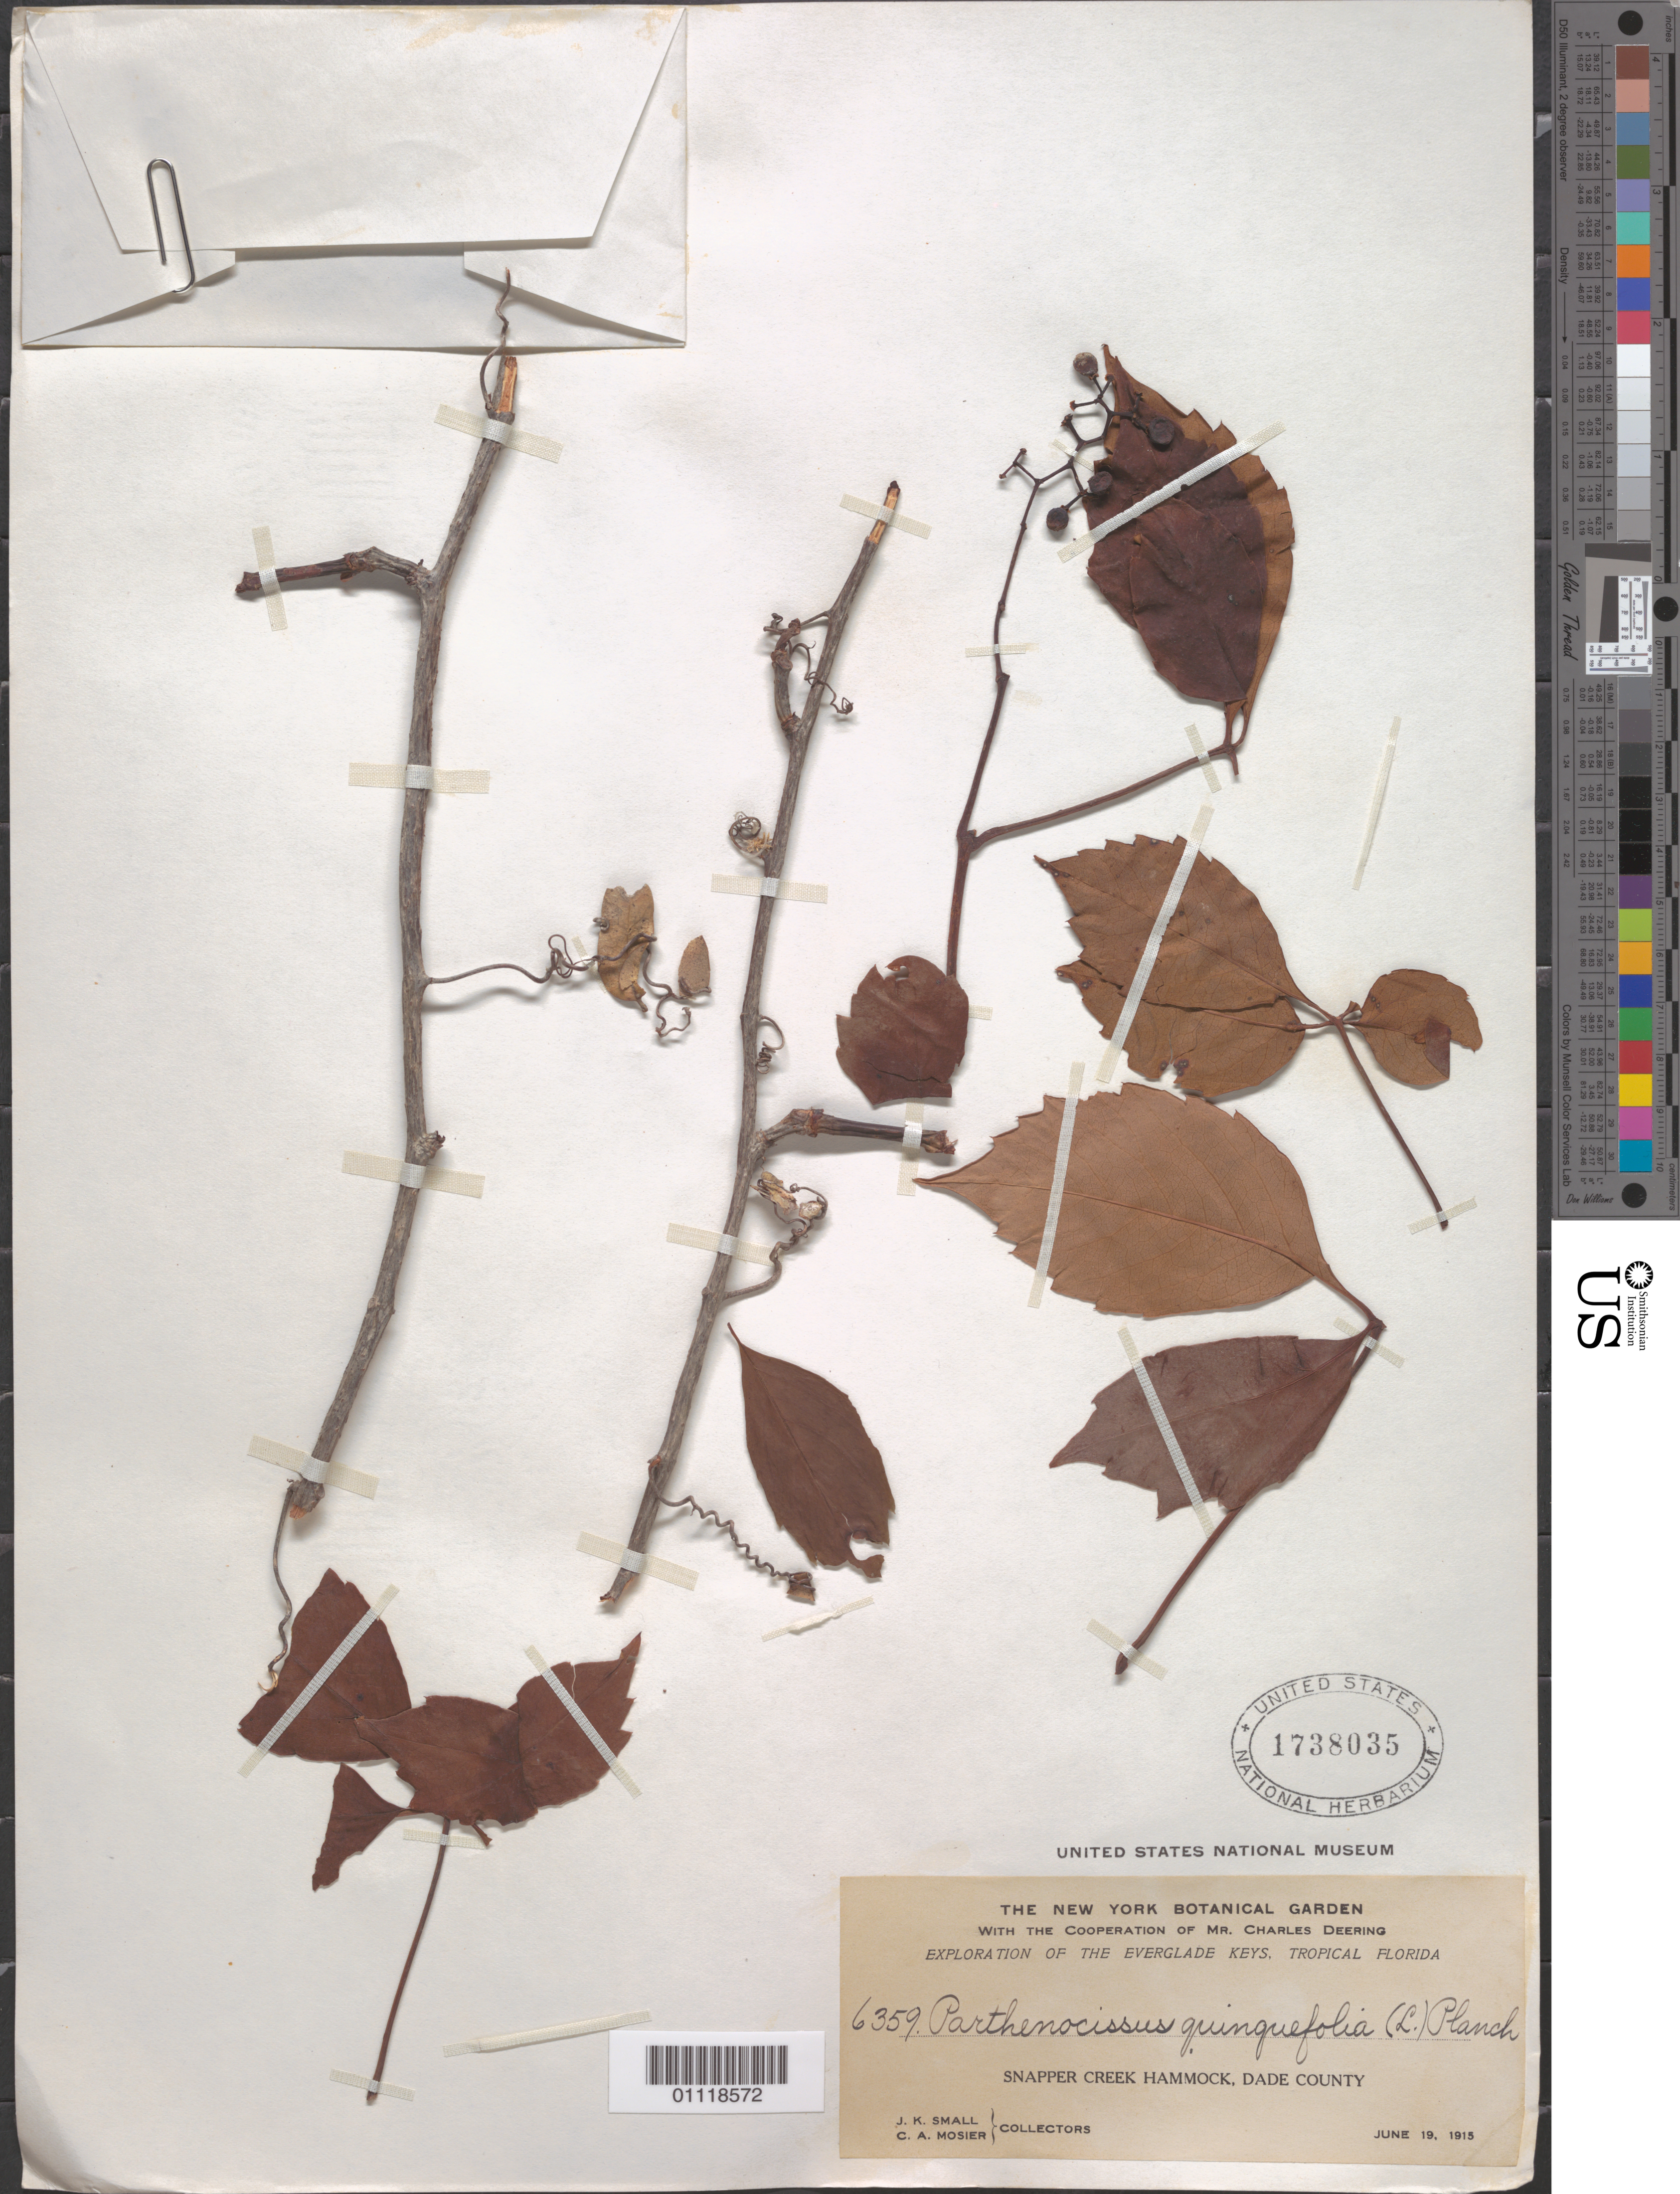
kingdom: Plantae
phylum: Tracheophyta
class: Magnoliopsida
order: Vitales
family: Vitaceae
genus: Parthenocissus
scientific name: Parthenocissus quinquefolia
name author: (L.) Planch.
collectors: J. K. Small & C. A. Mosier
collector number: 6359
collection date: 1915-06-19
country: United States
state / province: Florida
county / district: Dade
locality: Snapper Creek Hammock.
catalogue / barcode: US 1738035